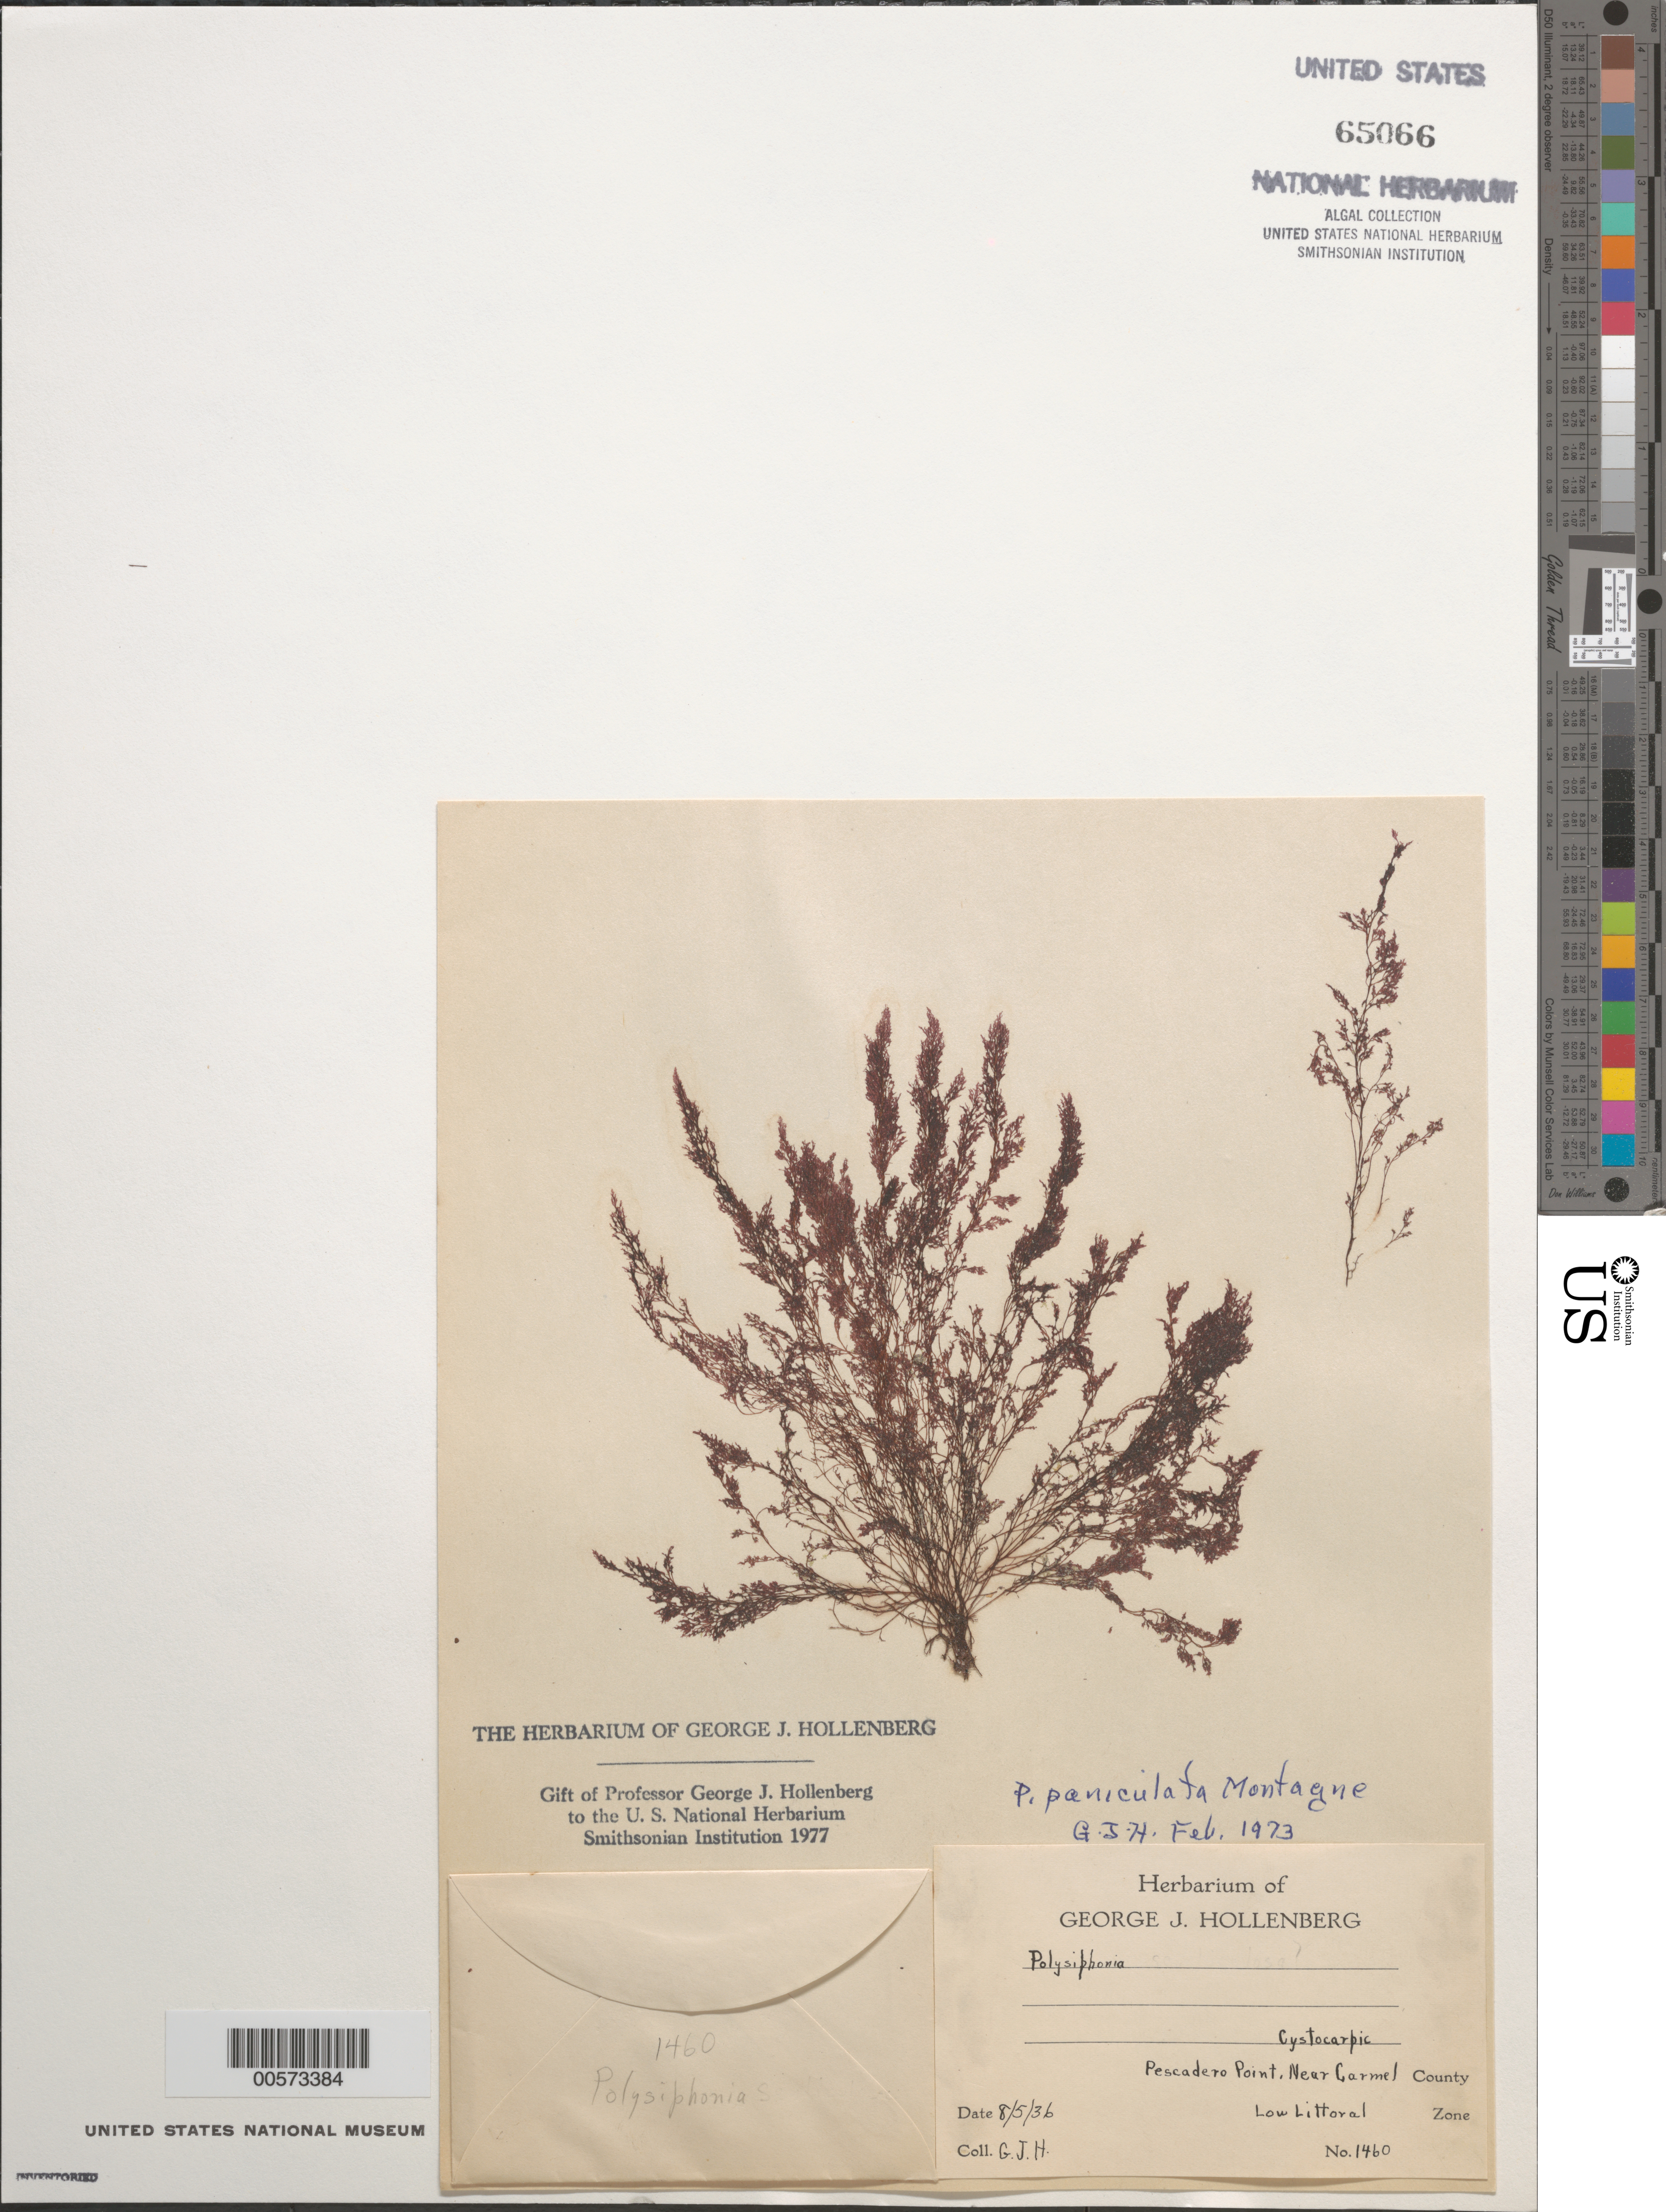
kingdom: Plantae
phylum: Rhodophyta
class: Florideophyceae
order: Ceramiales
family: Rhodomelaceae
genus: Eutrichosiphonia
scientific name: Eutrichosiphonia paniculata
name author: (Mont.) D.E.Bustamante & T.O. Cho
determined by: Algae name updating Project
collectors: G. Hollenberg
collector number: GJH 1460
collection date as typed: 05 Aug 1936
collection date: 1936-08-05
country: United States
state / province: California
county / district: Monterey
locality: Pescadero Point, near Carmel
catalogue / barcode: US 65066